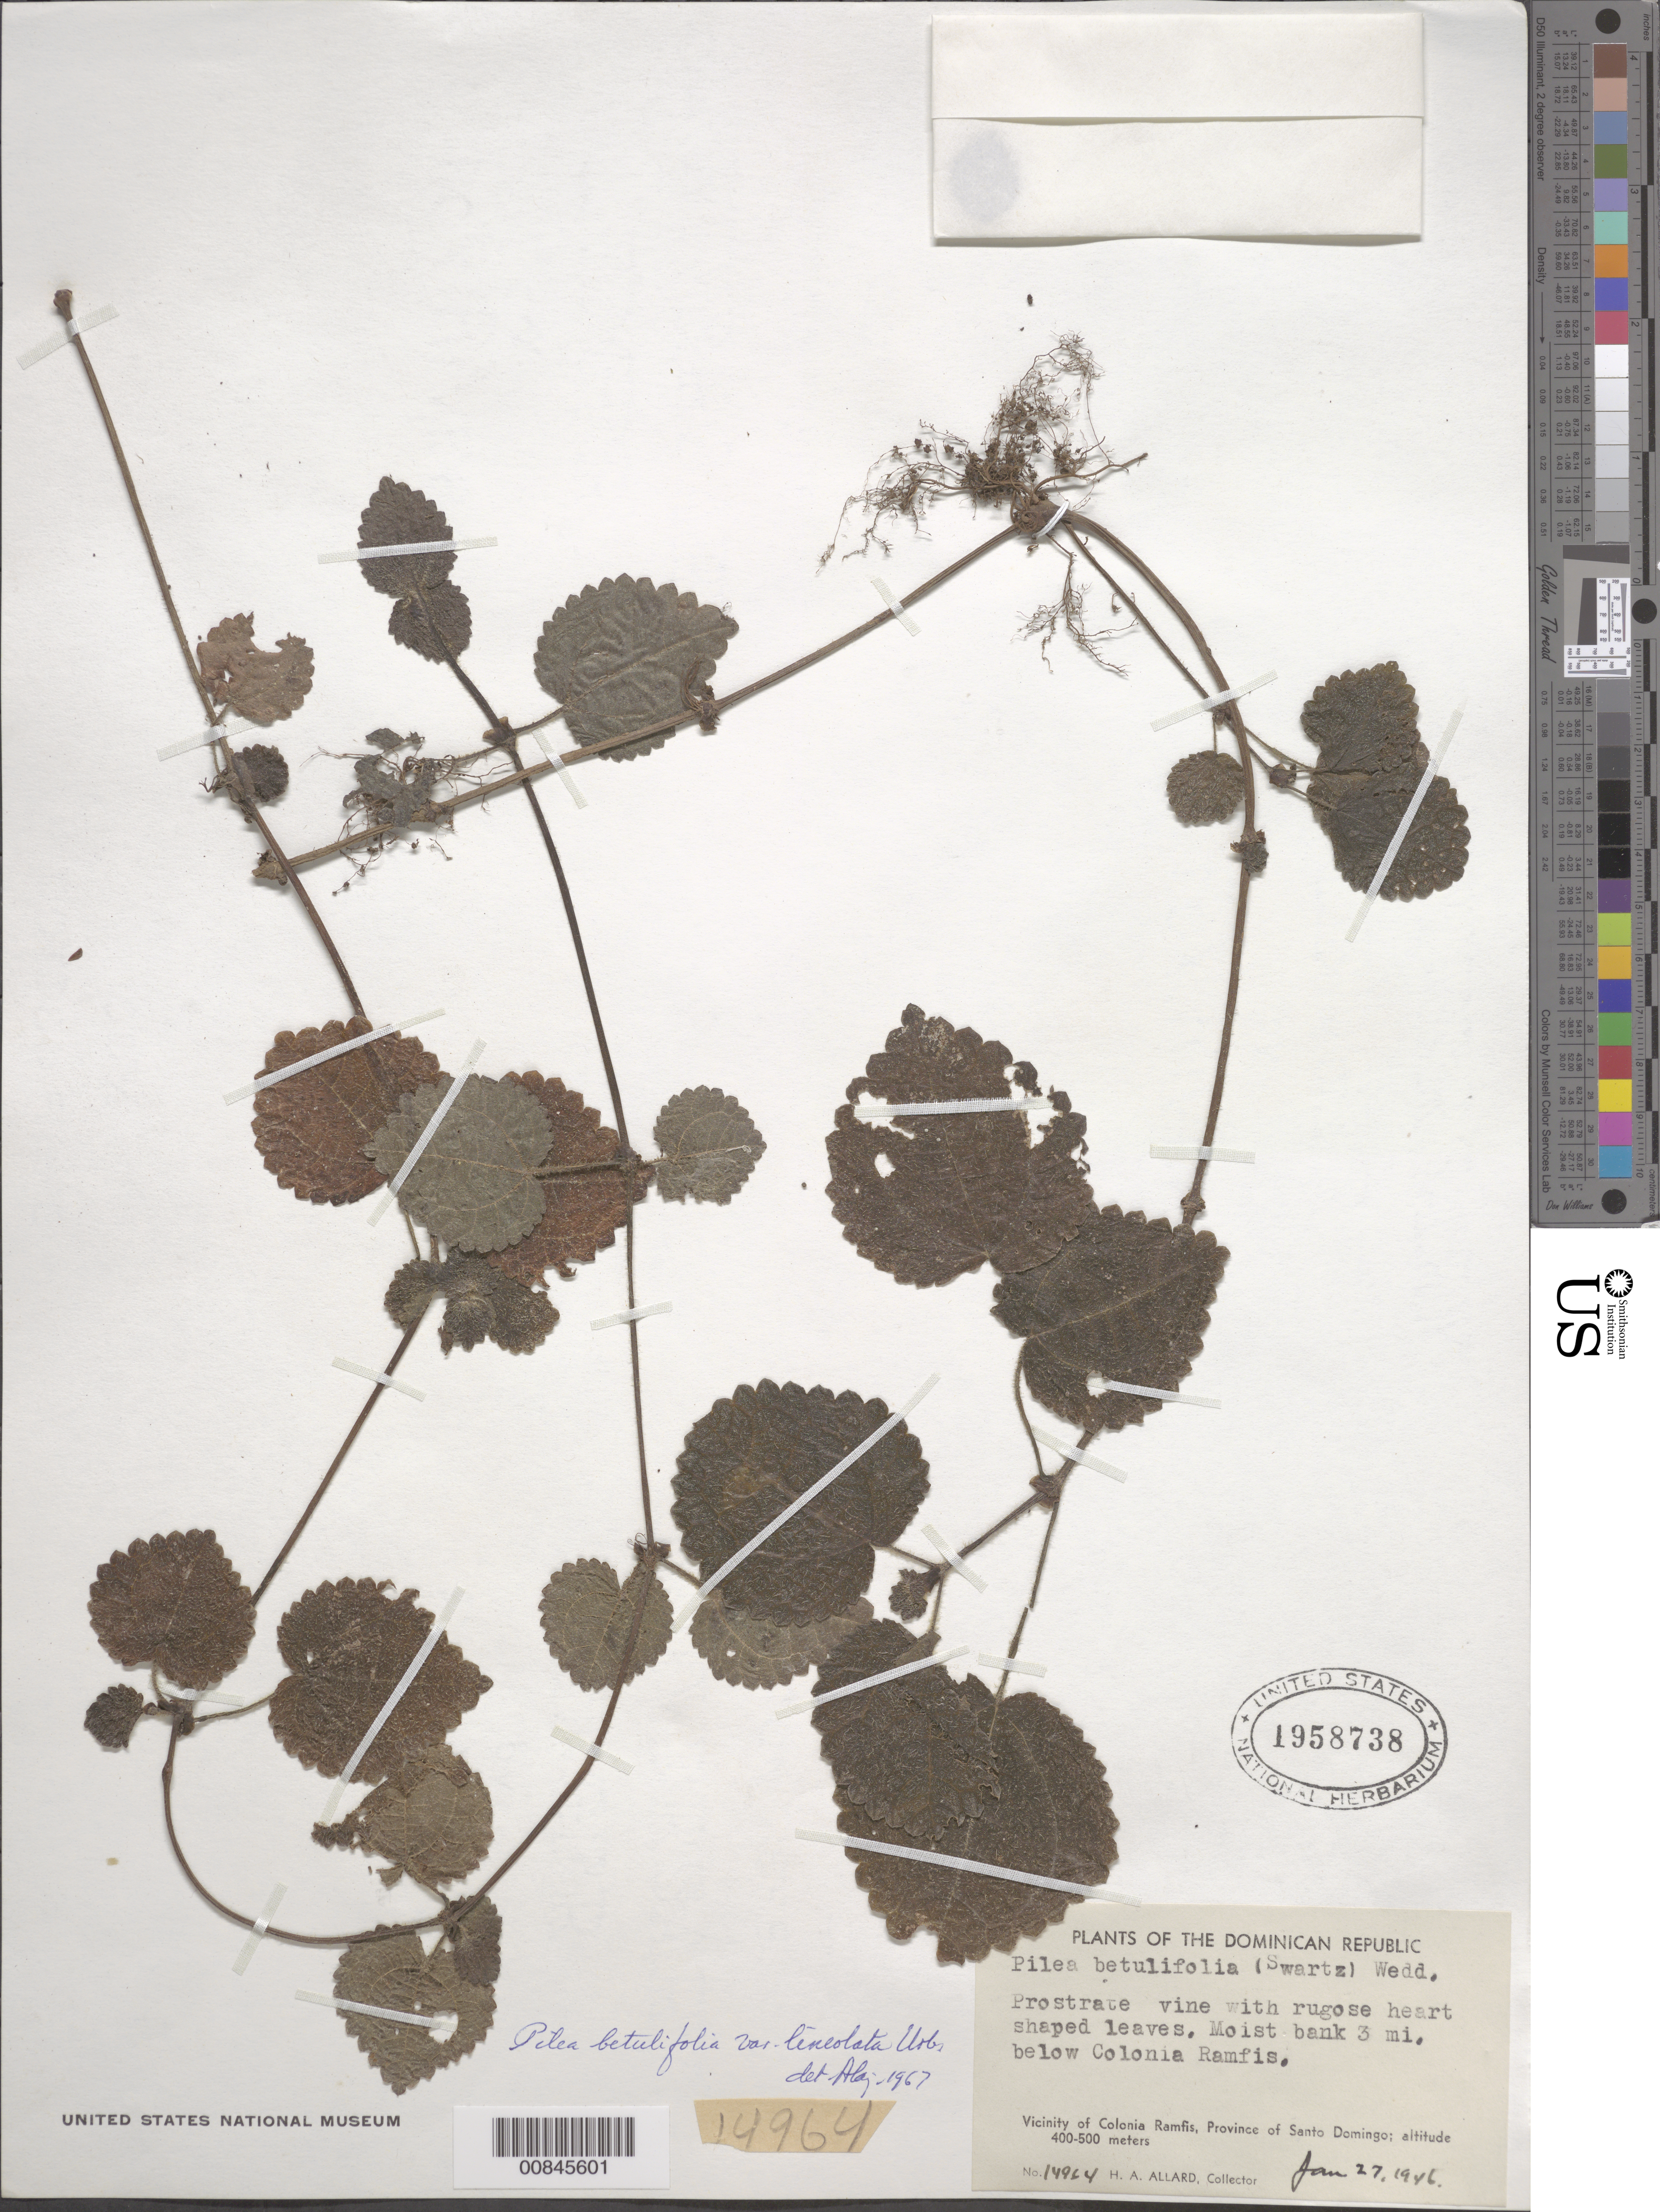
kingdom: Plantae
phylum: Tracheophyta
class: Magnoliopsida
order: Rosales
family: Urticaceae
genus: Pilea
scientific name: Pilea betulifolia var. lineolata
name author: Urb.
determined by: Liogier, Alain H.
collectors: H. A. Allard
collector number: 14964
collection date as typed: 27 Jan 1946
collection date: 1946-01-27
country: Dominican Republic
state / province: Distrito Nacional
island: Hispaniola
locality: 3 mi. below Colonia Ramfis, Province of Santo Domingo (obsolete).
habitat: Moist bank.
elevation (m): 400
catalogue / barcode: US 1958738